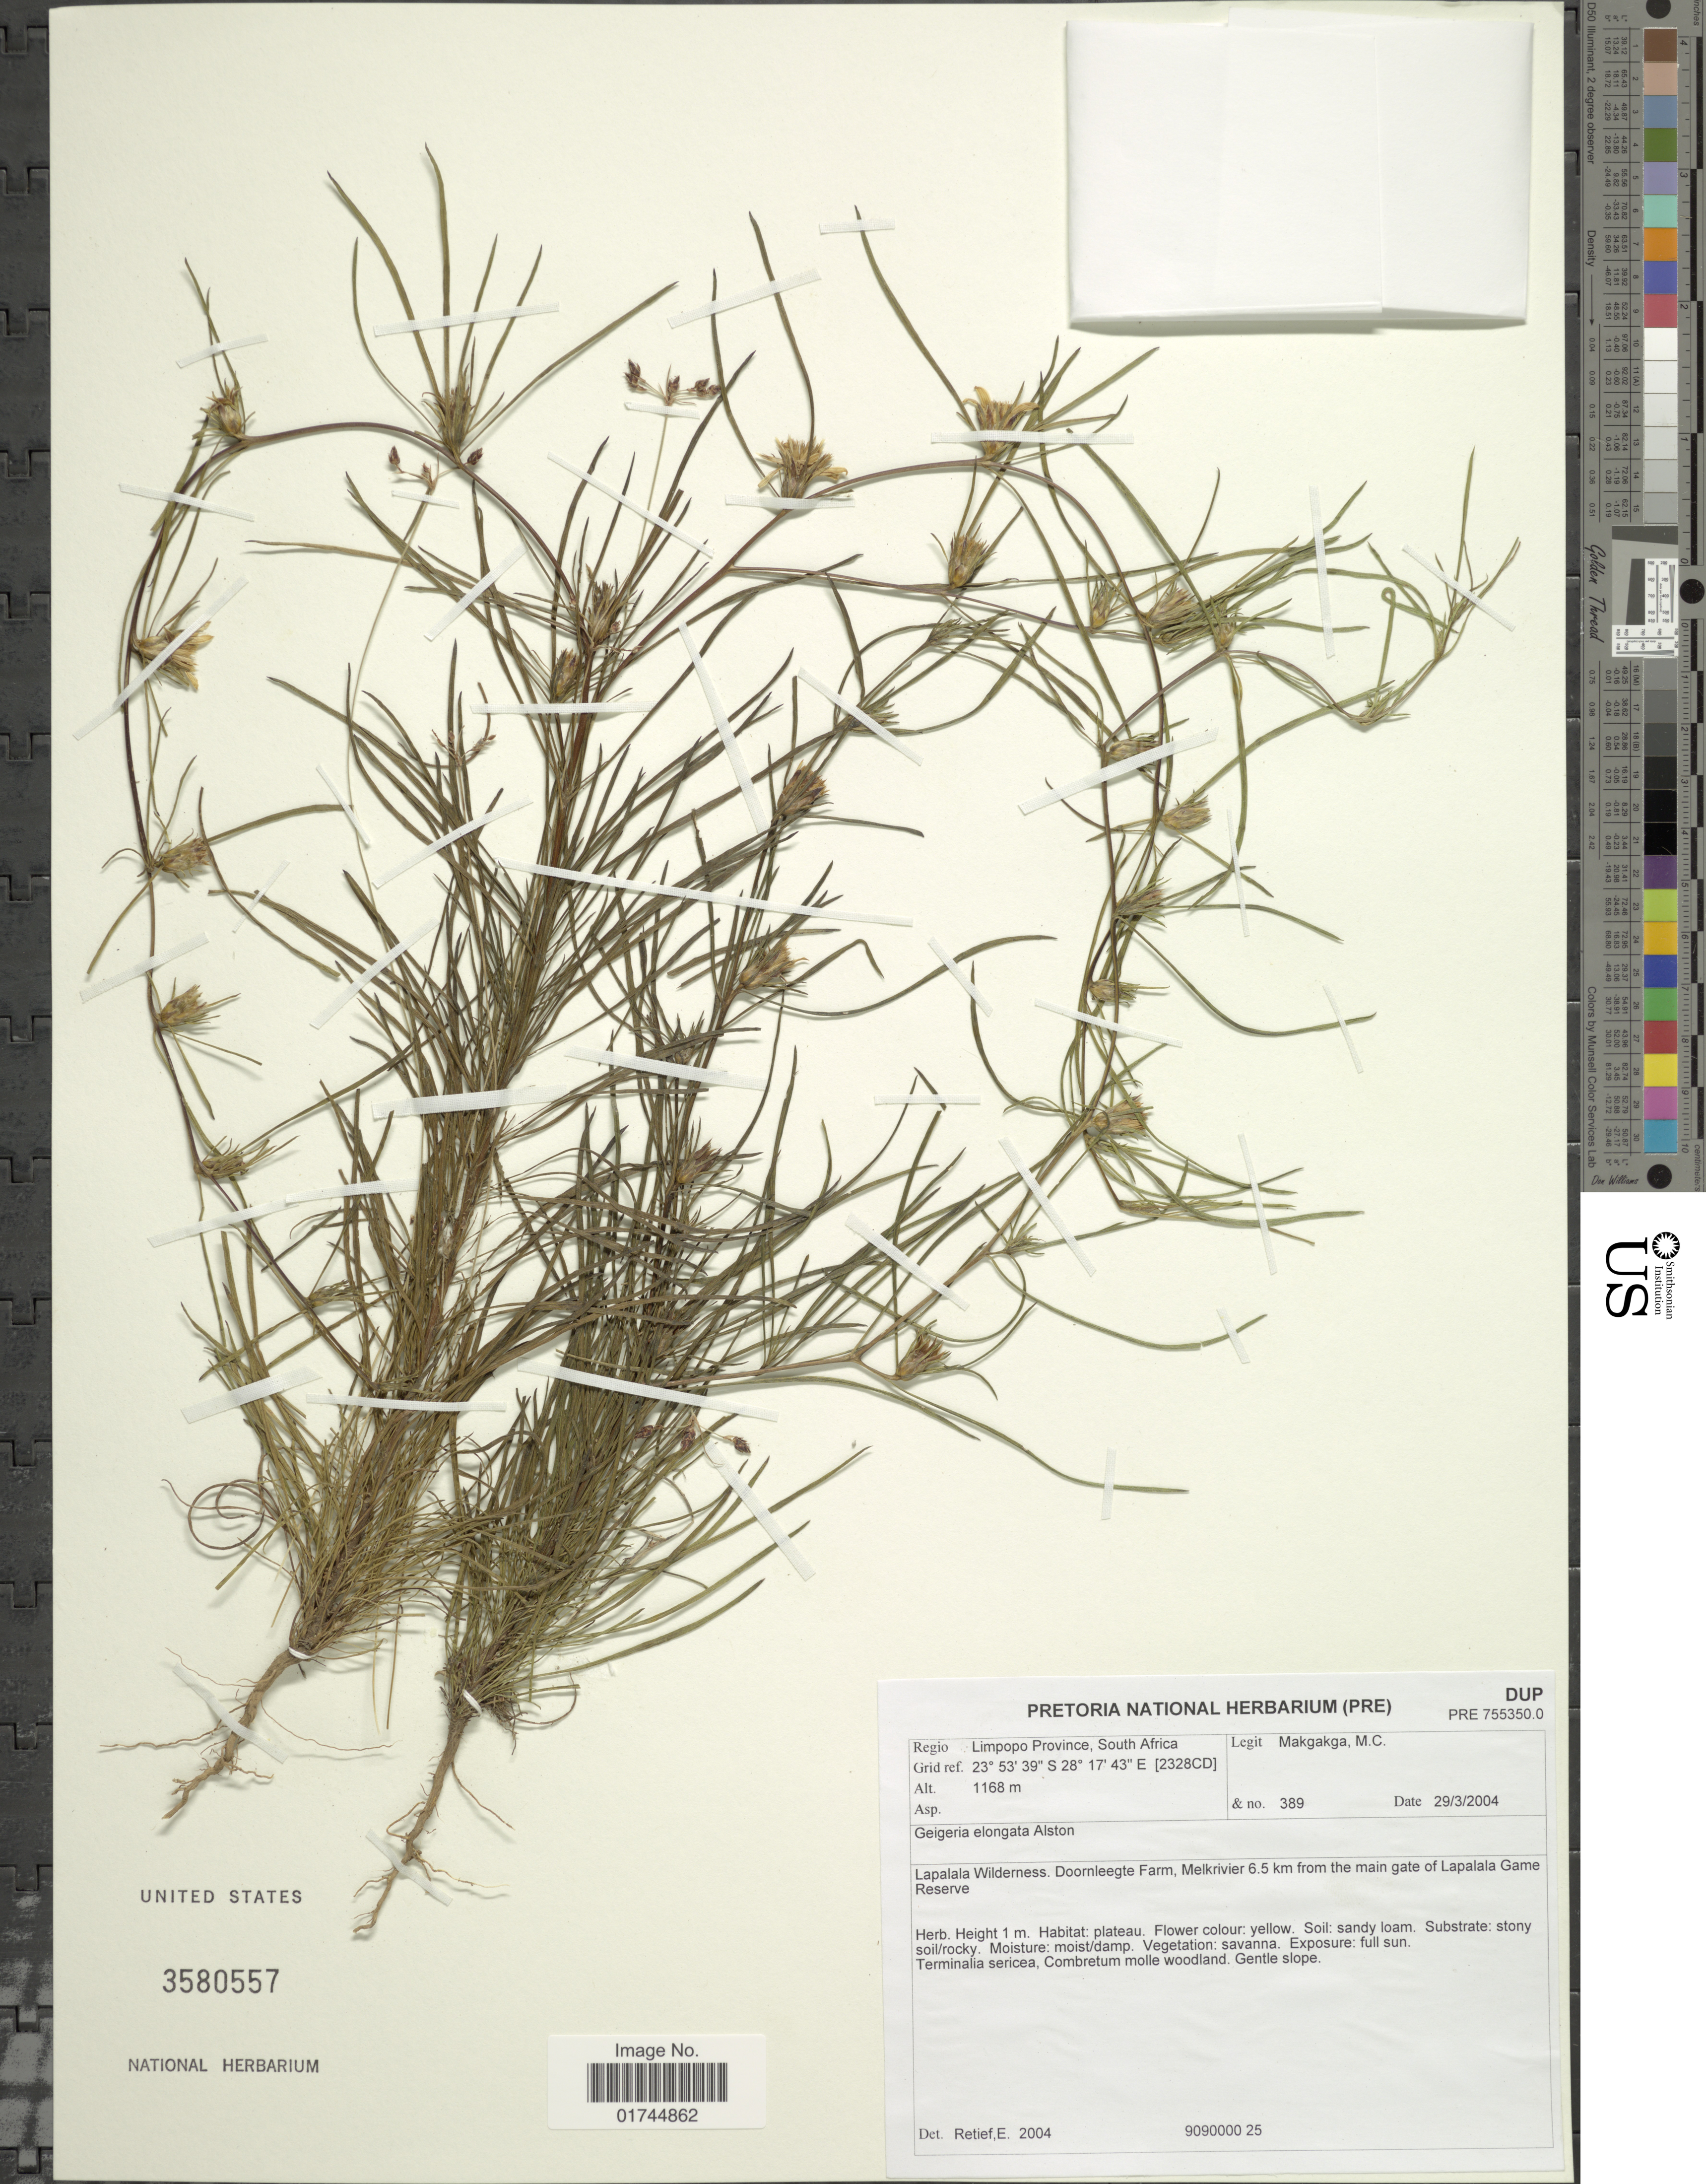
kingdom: Plantae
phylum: Tracheophyta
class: Magnoliopsida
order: Asterales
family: Asteraceae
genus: Geigeria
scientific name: Geigeria elongata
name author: Alston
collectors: M. Makgakga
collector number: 389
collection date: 2004-03-29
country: South Africa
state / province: Limpopo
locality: Lapalala Wilderness. Doornleegte Farm, Melkriver 6.5 km from the main gate of Lapalala Game Reserve.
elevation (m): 1168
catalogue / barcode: US 3580557